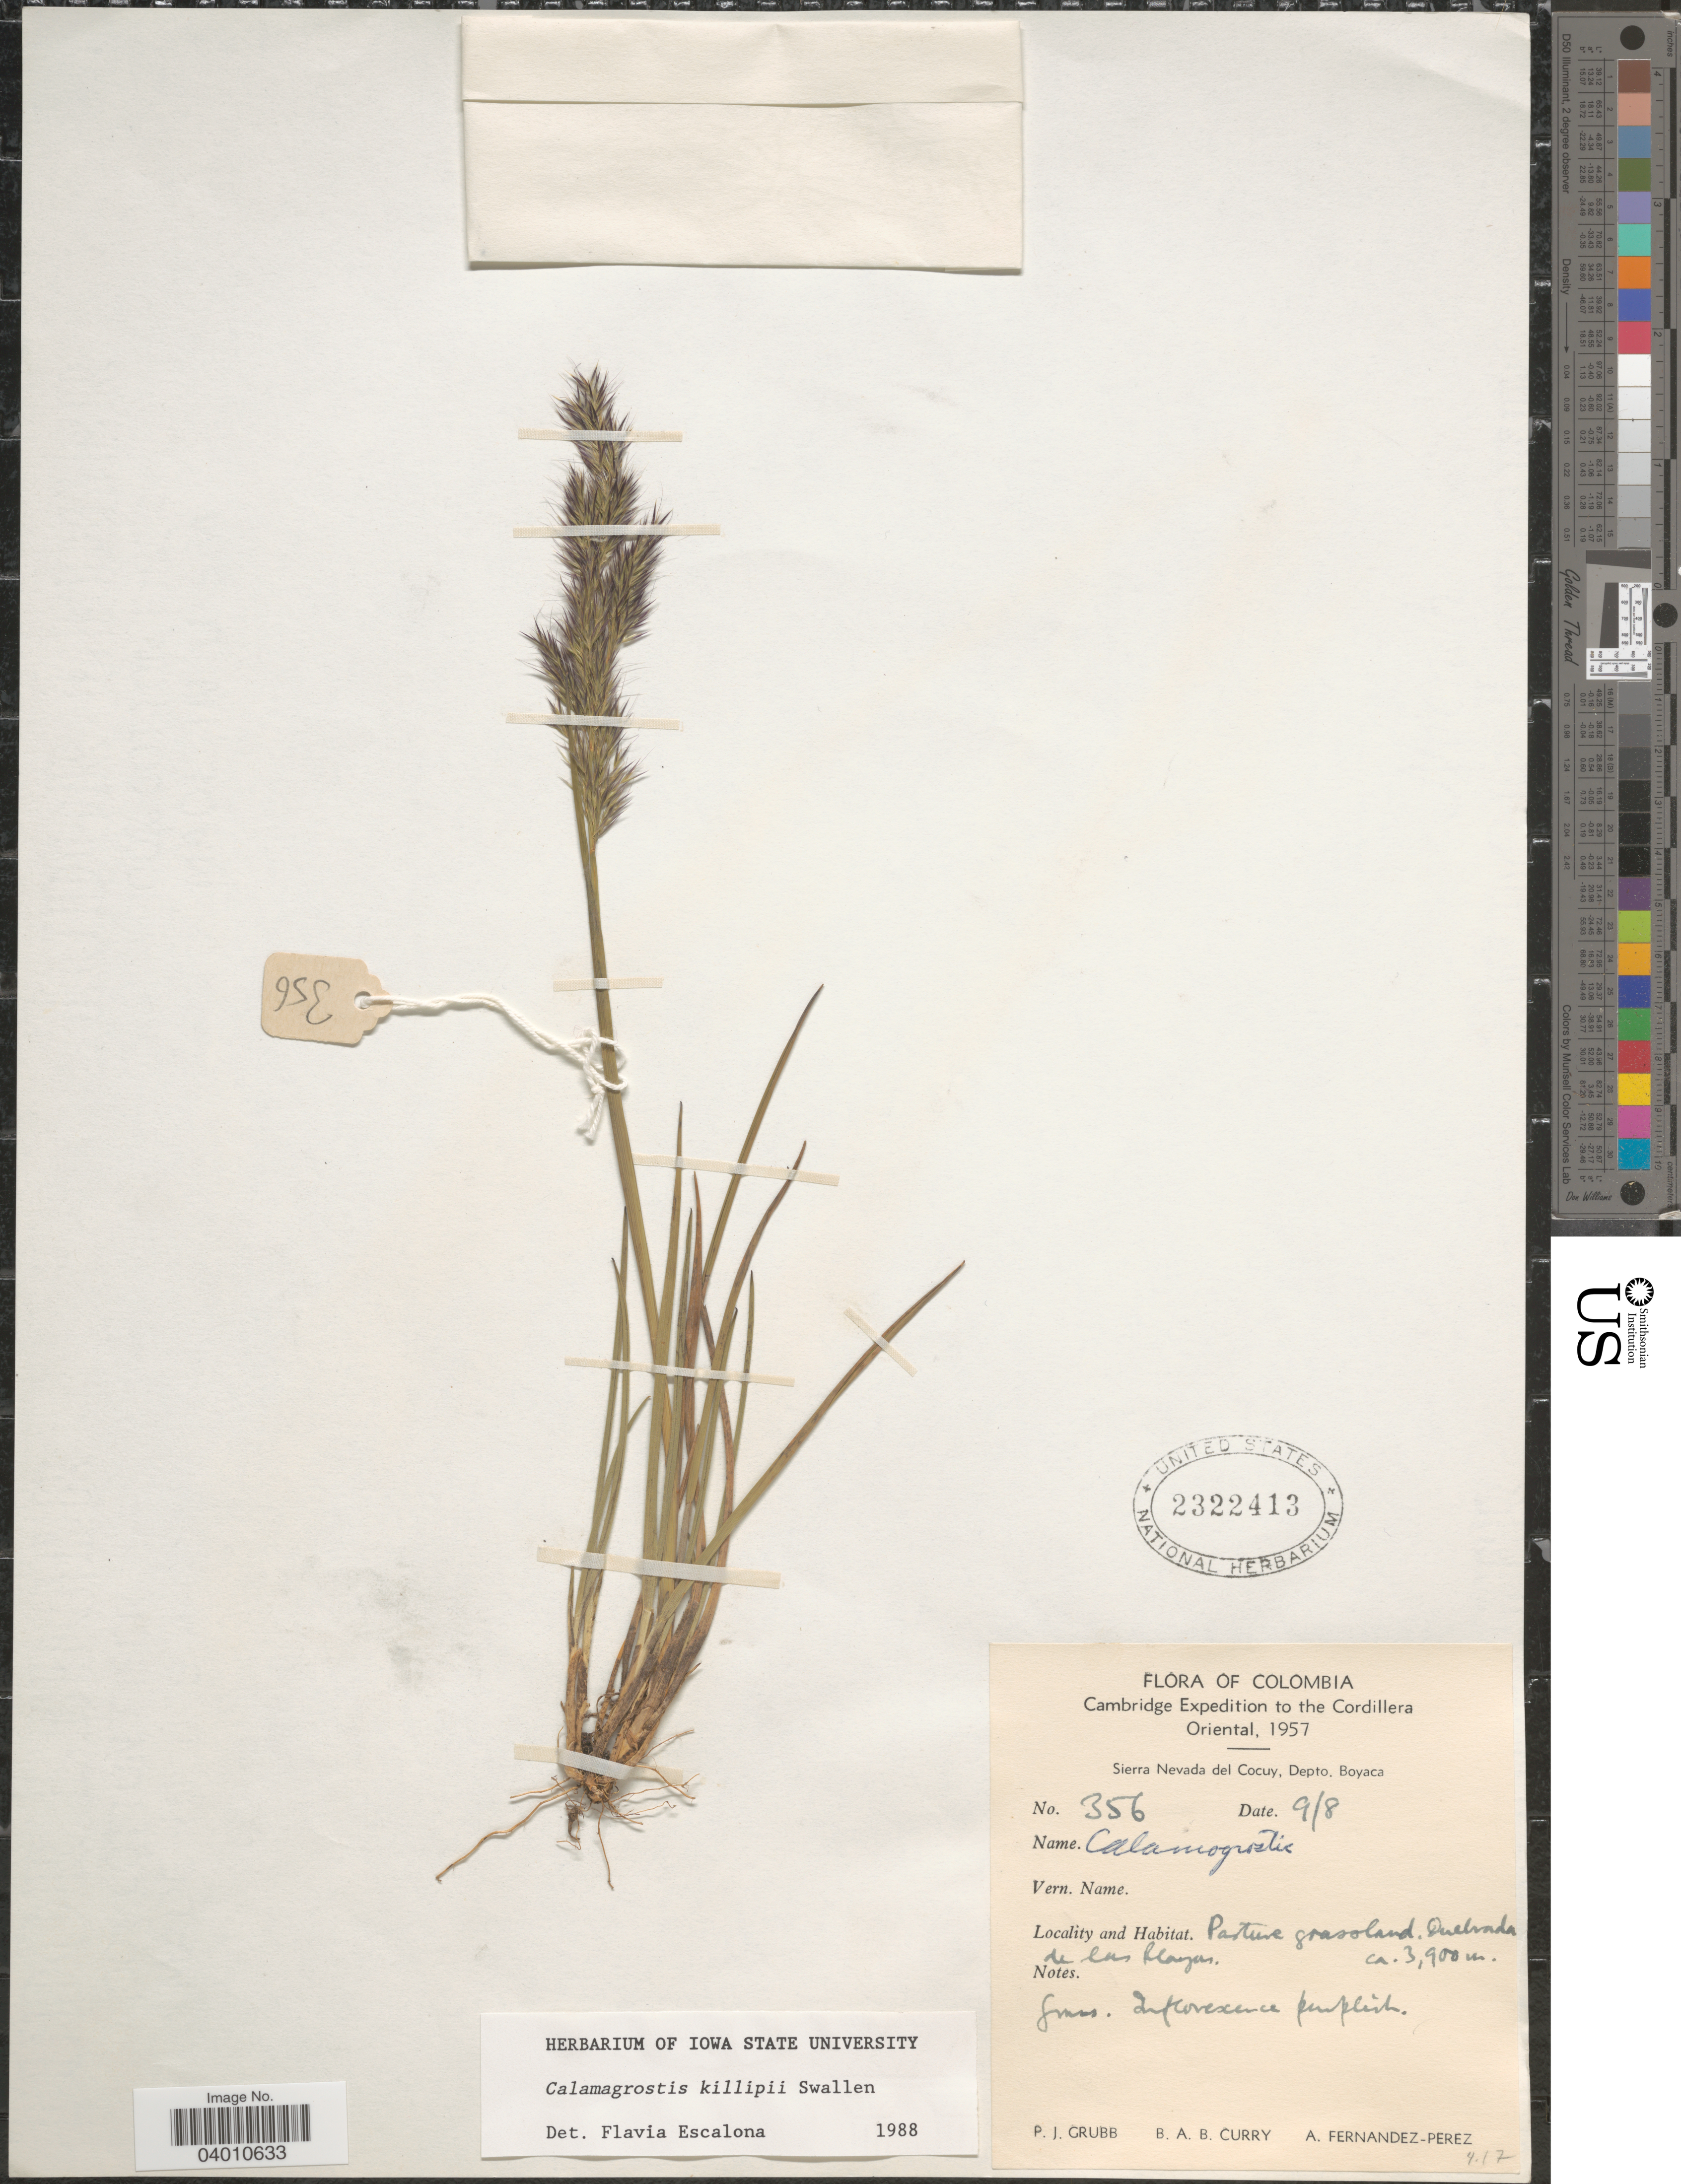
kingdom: Plantae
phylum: Tracheophyta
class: Liliopsida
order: Poales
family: Poaceae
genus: Peyritschia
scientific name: Peyritschia killipii ined.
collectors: P. J. Grubb, B. A. B. Curry & A. Fernández-Pérez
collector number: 356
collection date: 1957-08-09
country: Colombia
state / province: Boyacá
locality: The Cordillera Oriental. Sierra Nevada del Cocuy, Depto. Boyaca. Pasture grassland. Quebrada de las Playas.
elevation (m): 3900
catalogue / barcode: US 2322413